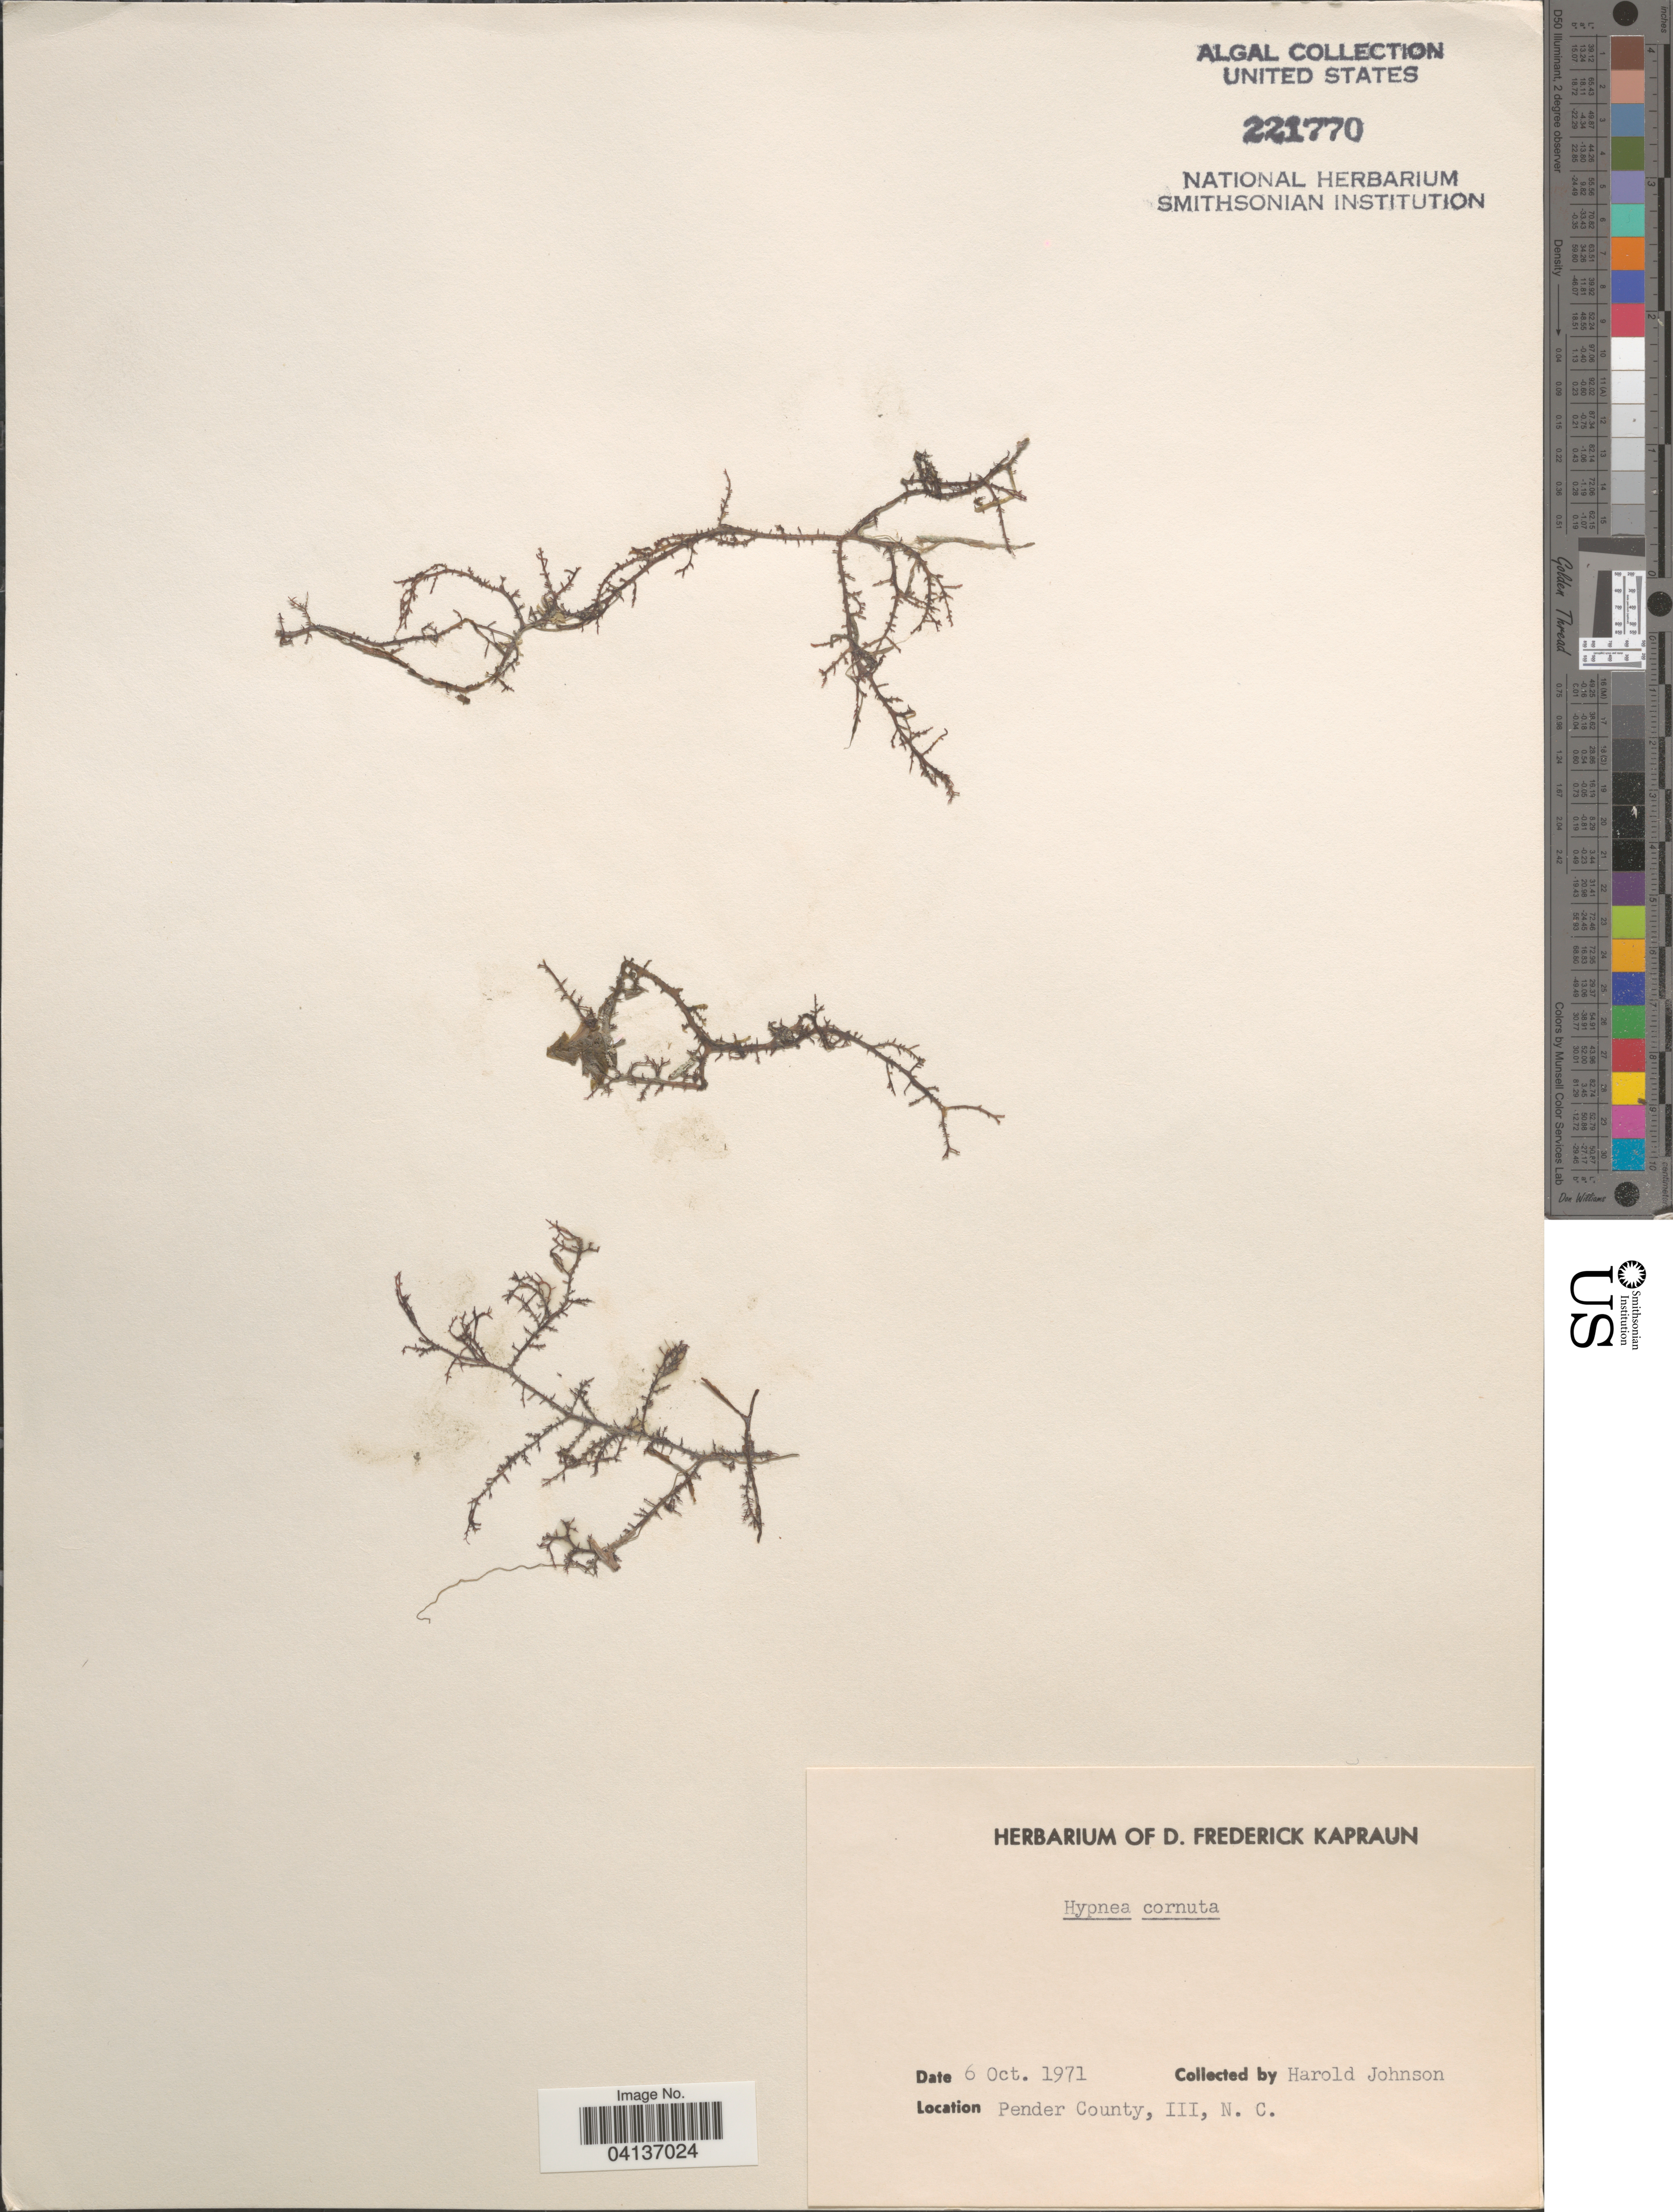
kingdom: Plantae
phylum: Rhodophyta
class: Florideophyceae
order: Gigartinales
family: Cystocloniaceae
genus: Hypnea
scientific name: Hypnea cornuta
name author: (Kütz.) J. Agardh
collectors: H. Johnson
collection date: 1971-10-06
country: United States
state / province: North Carolina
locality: Pender County, III.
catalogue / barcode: US 221770